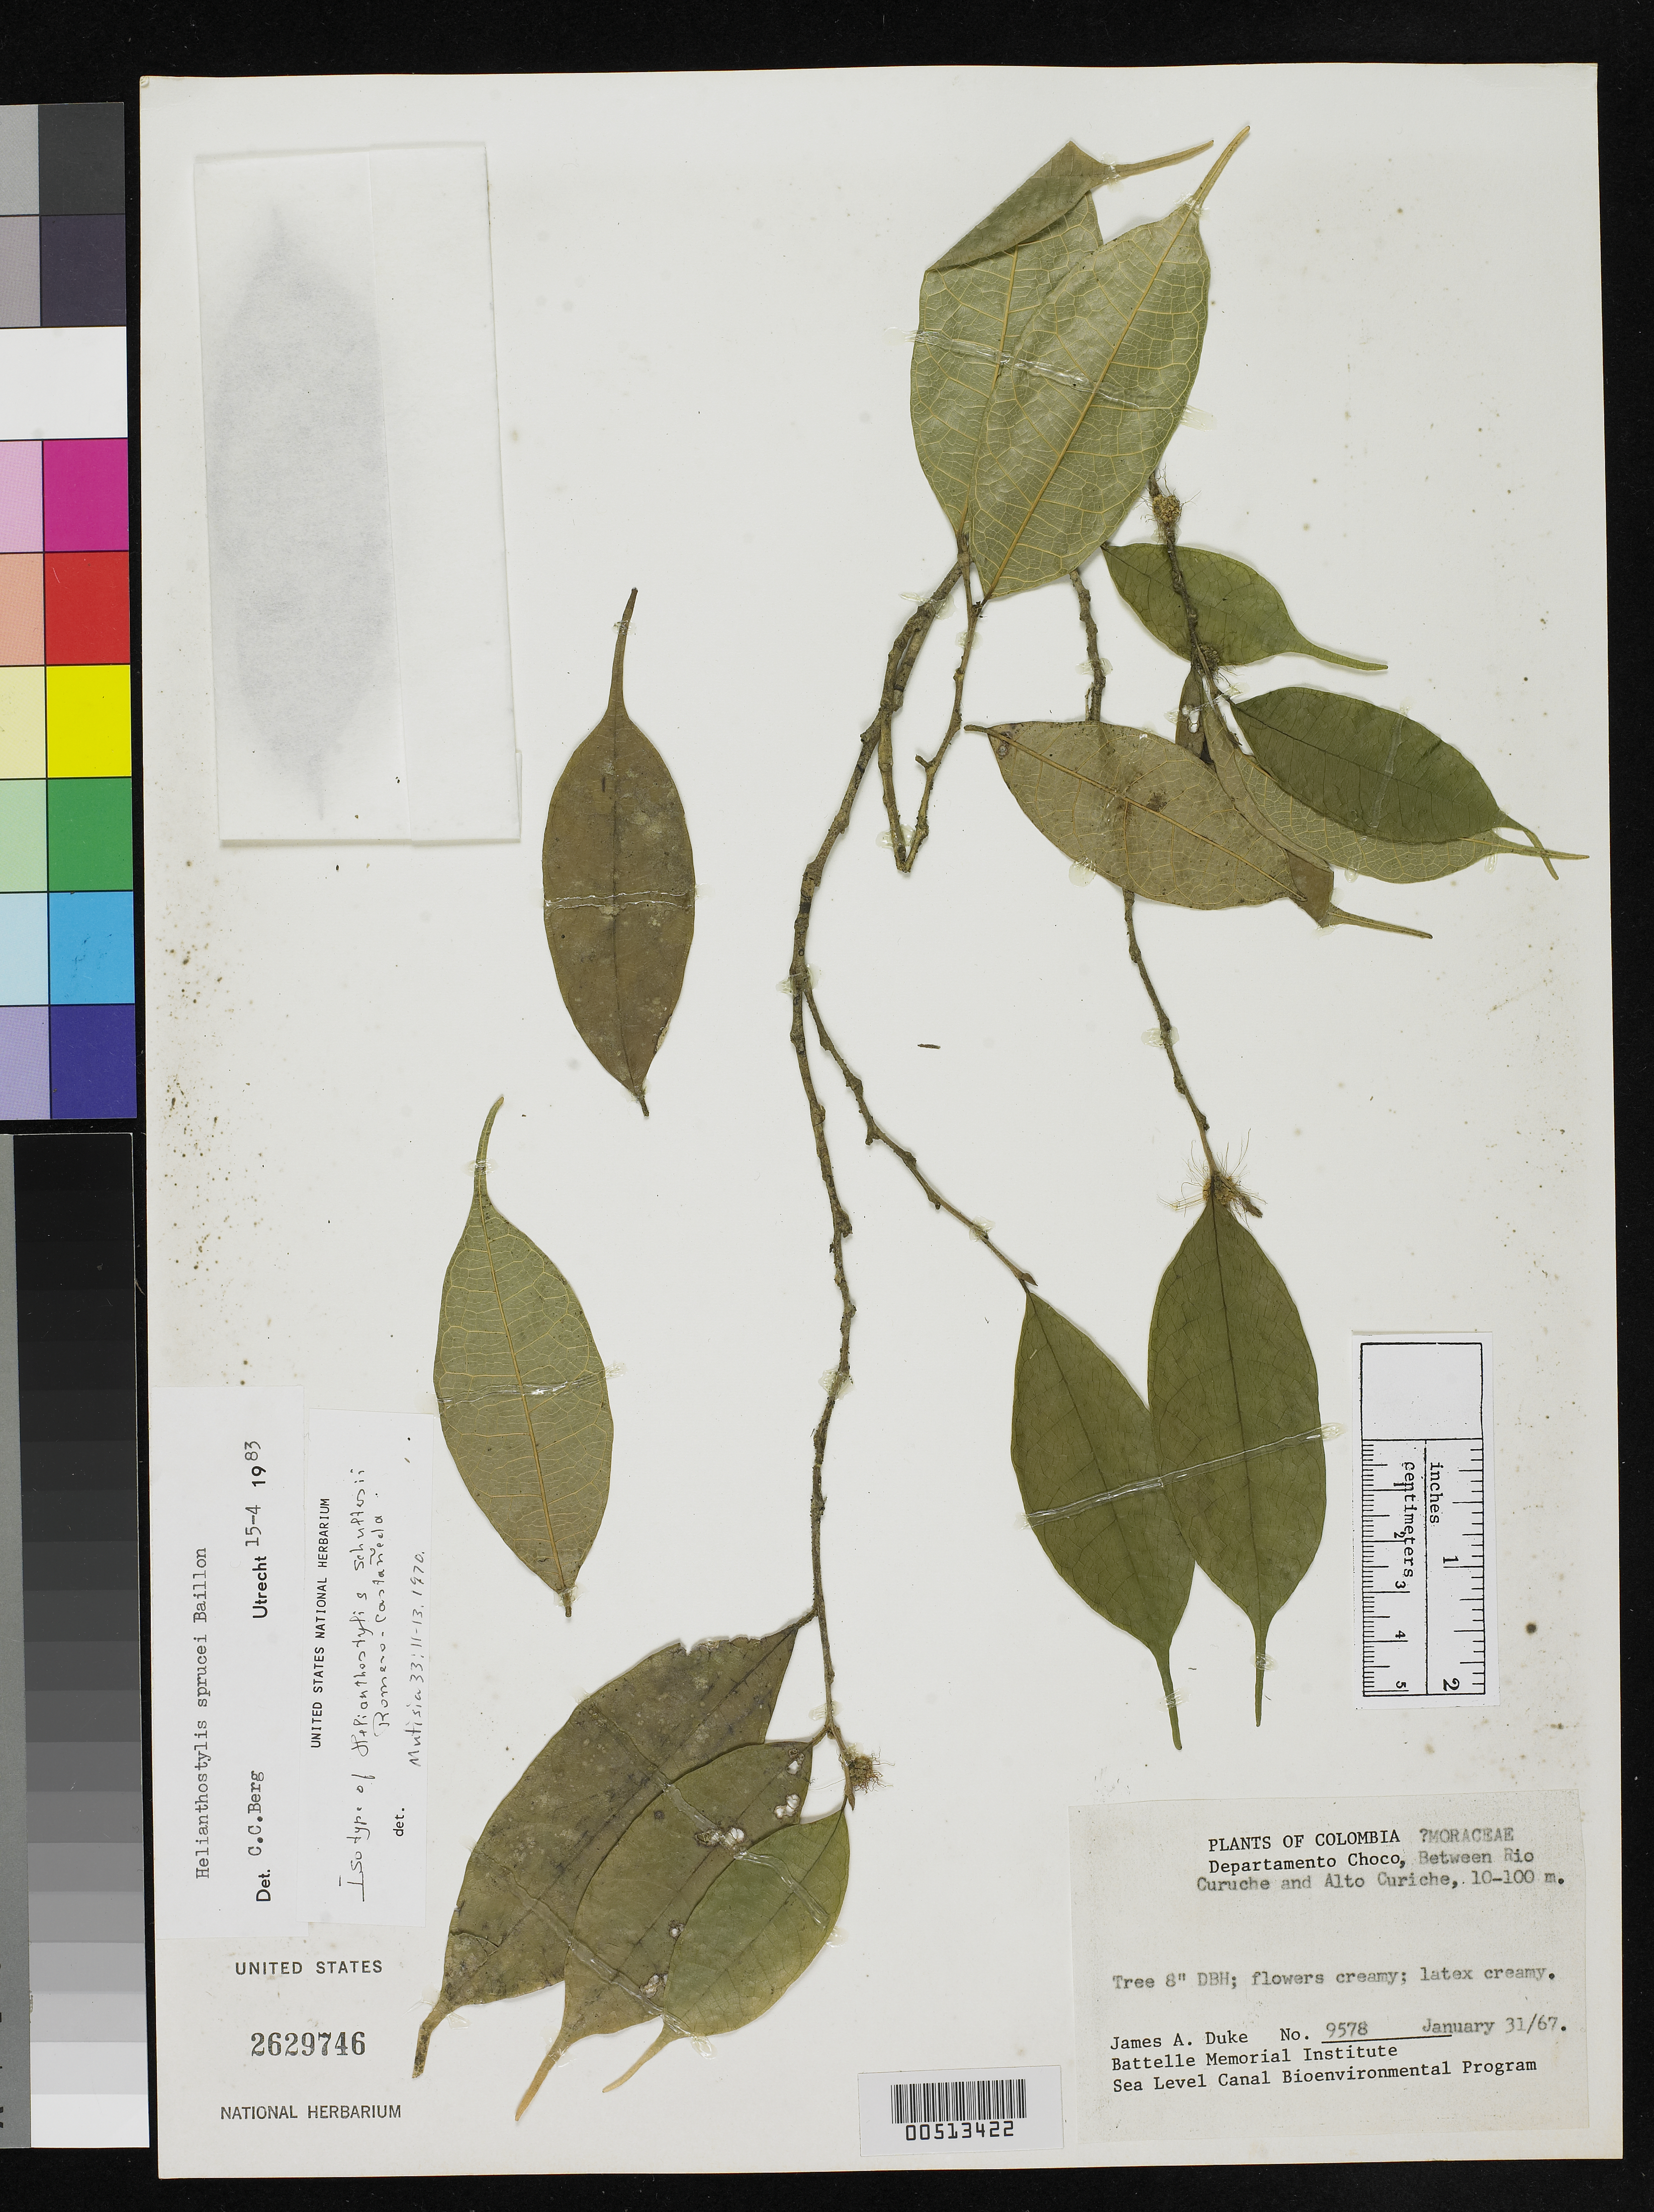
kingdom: Plantae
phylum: Tracheophyta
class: Magnoliopsida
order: Rosales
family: Moraceae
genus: Helianthostylis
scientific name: Helianthostylis schultesii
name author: Romero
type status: Isotype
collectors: J. A. Duke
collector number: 9578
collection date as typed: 31 Jan 1967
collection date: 1967-01-31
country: Colombia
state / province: Chocó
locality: Between Rio Curuche & Alto Curiche.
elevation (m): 10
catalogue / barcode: US 2629746